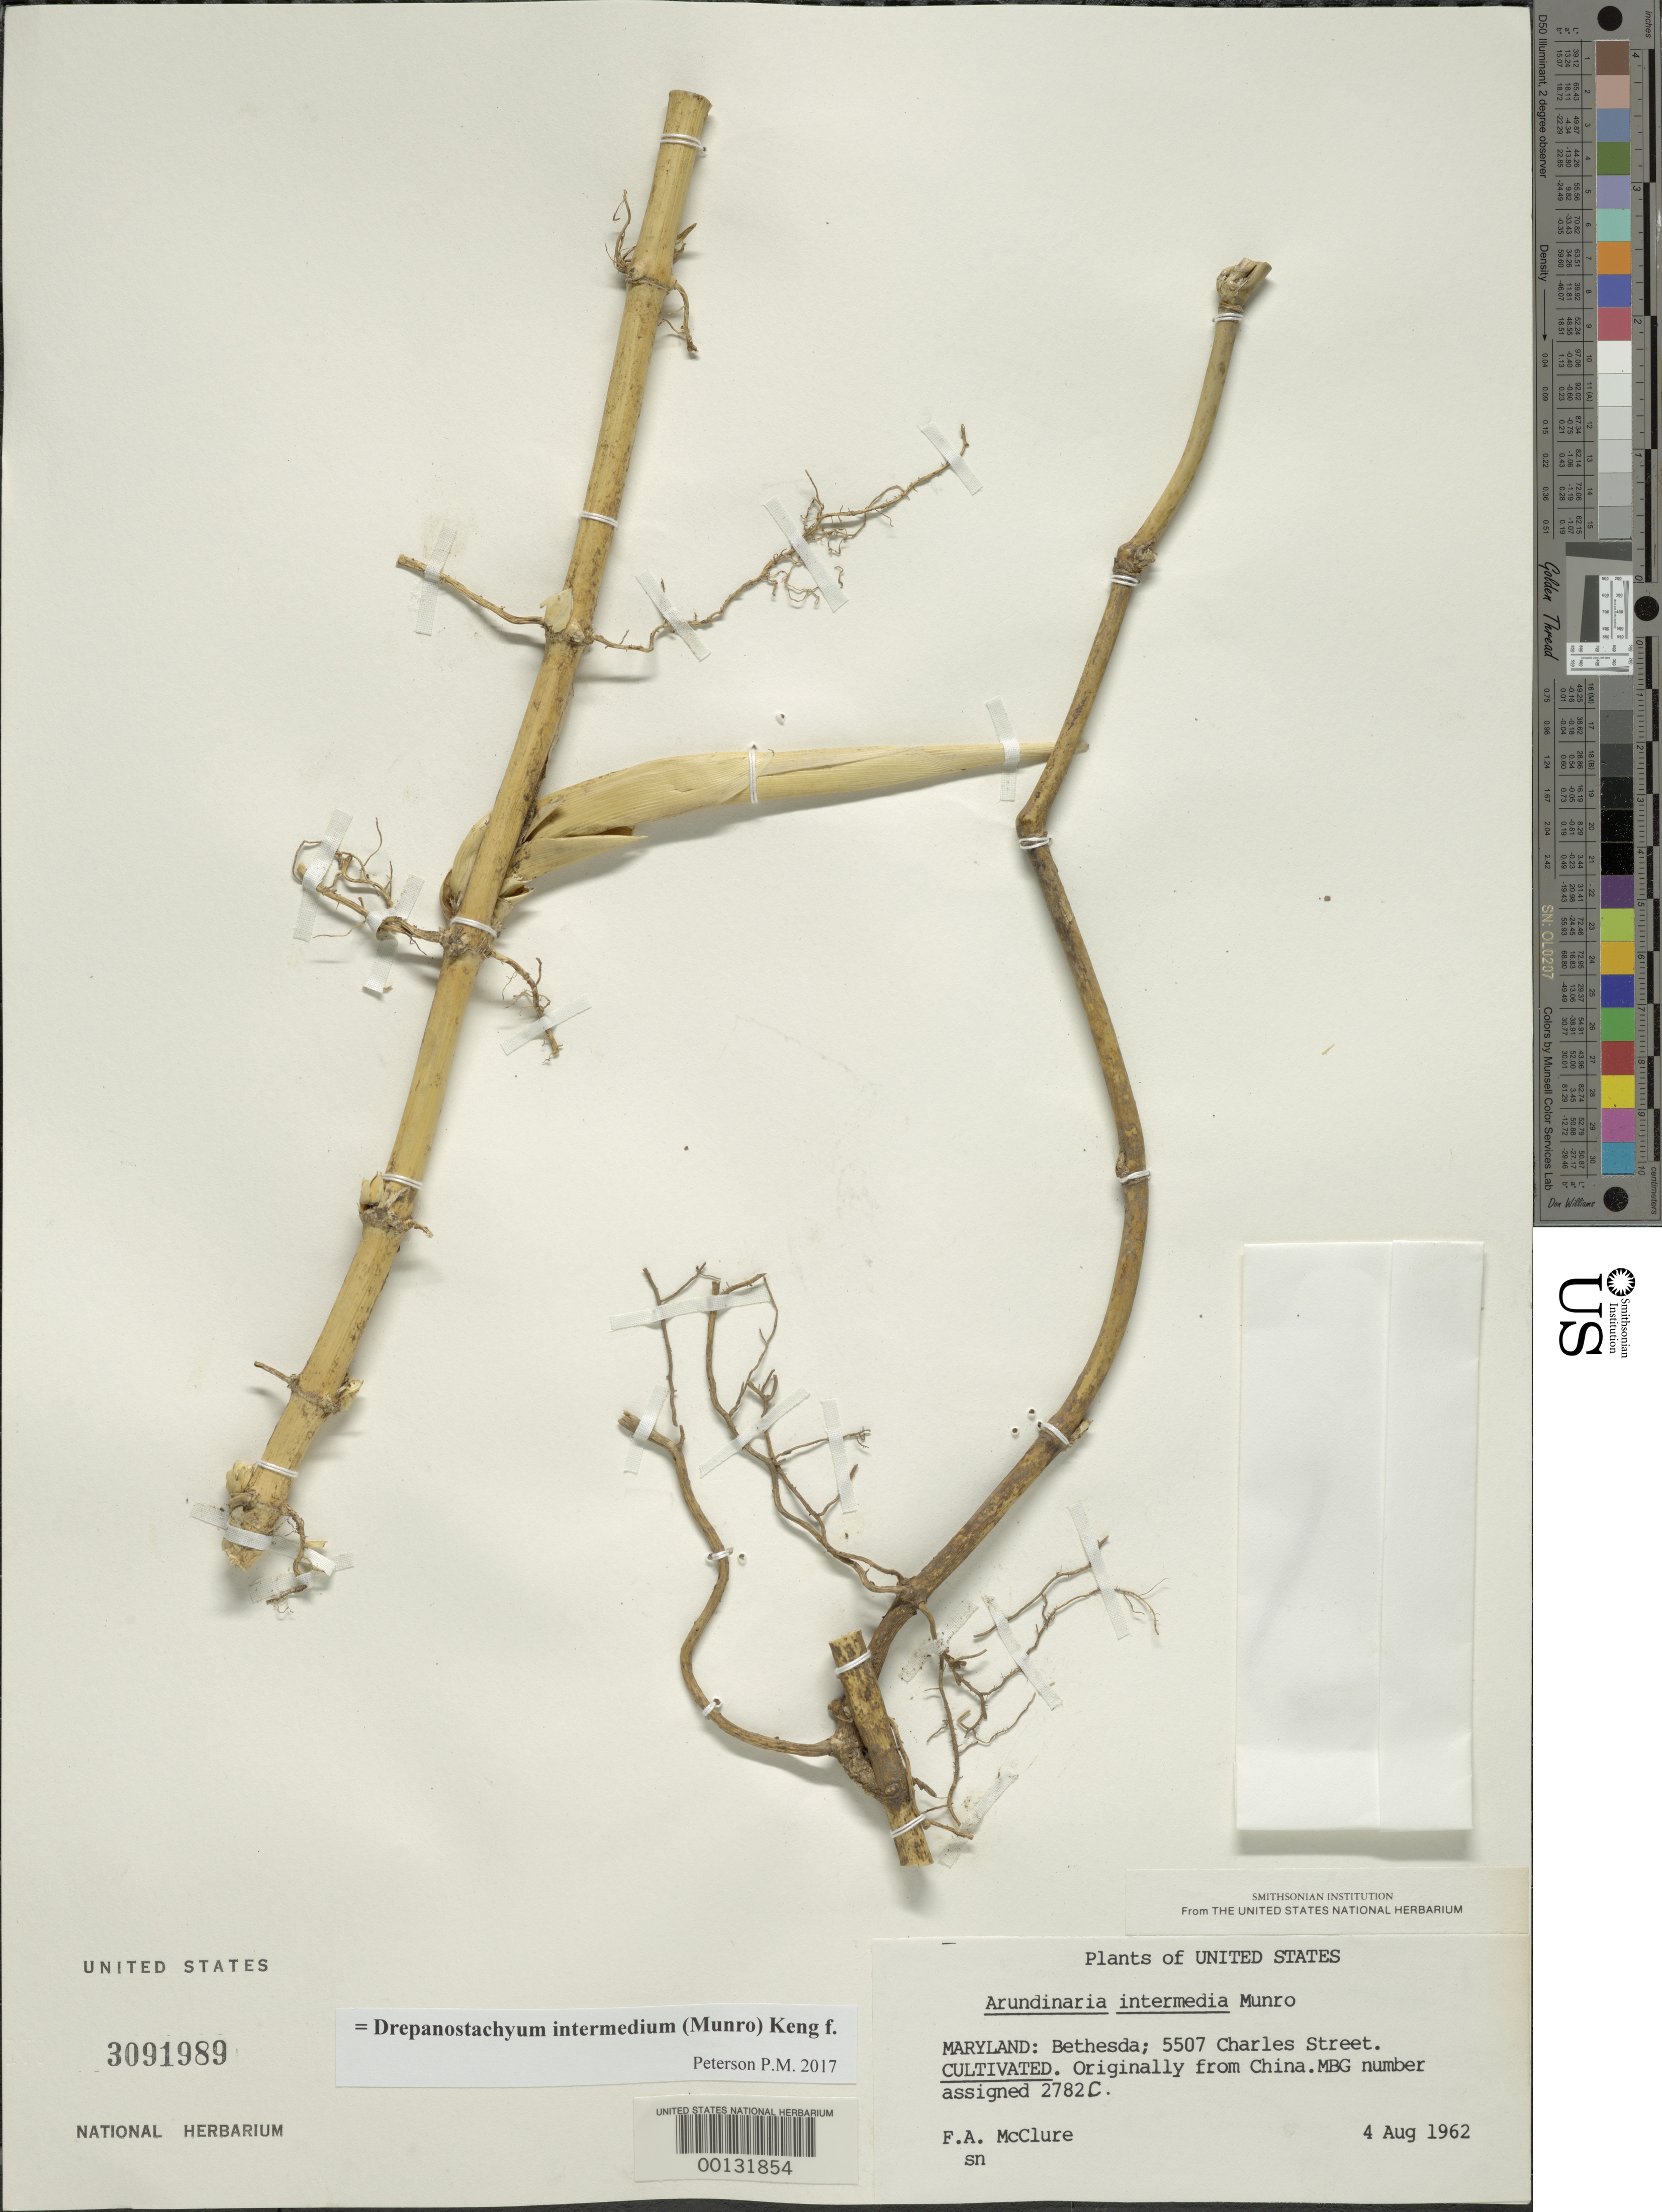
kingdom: Plantae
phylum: Tracheophyta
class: Liliopsida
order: Poales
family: Poaceae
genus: Arundinaria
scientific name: Arundinaria intermedia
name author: Munro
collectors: F. A. McClure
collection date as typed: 04 Aug 1961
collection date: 1961-08-04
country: United States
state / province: Maryland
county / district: Montgomery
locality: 5507 Charles Street, Bethesda (McClure's garden)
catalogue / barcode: US 3091989